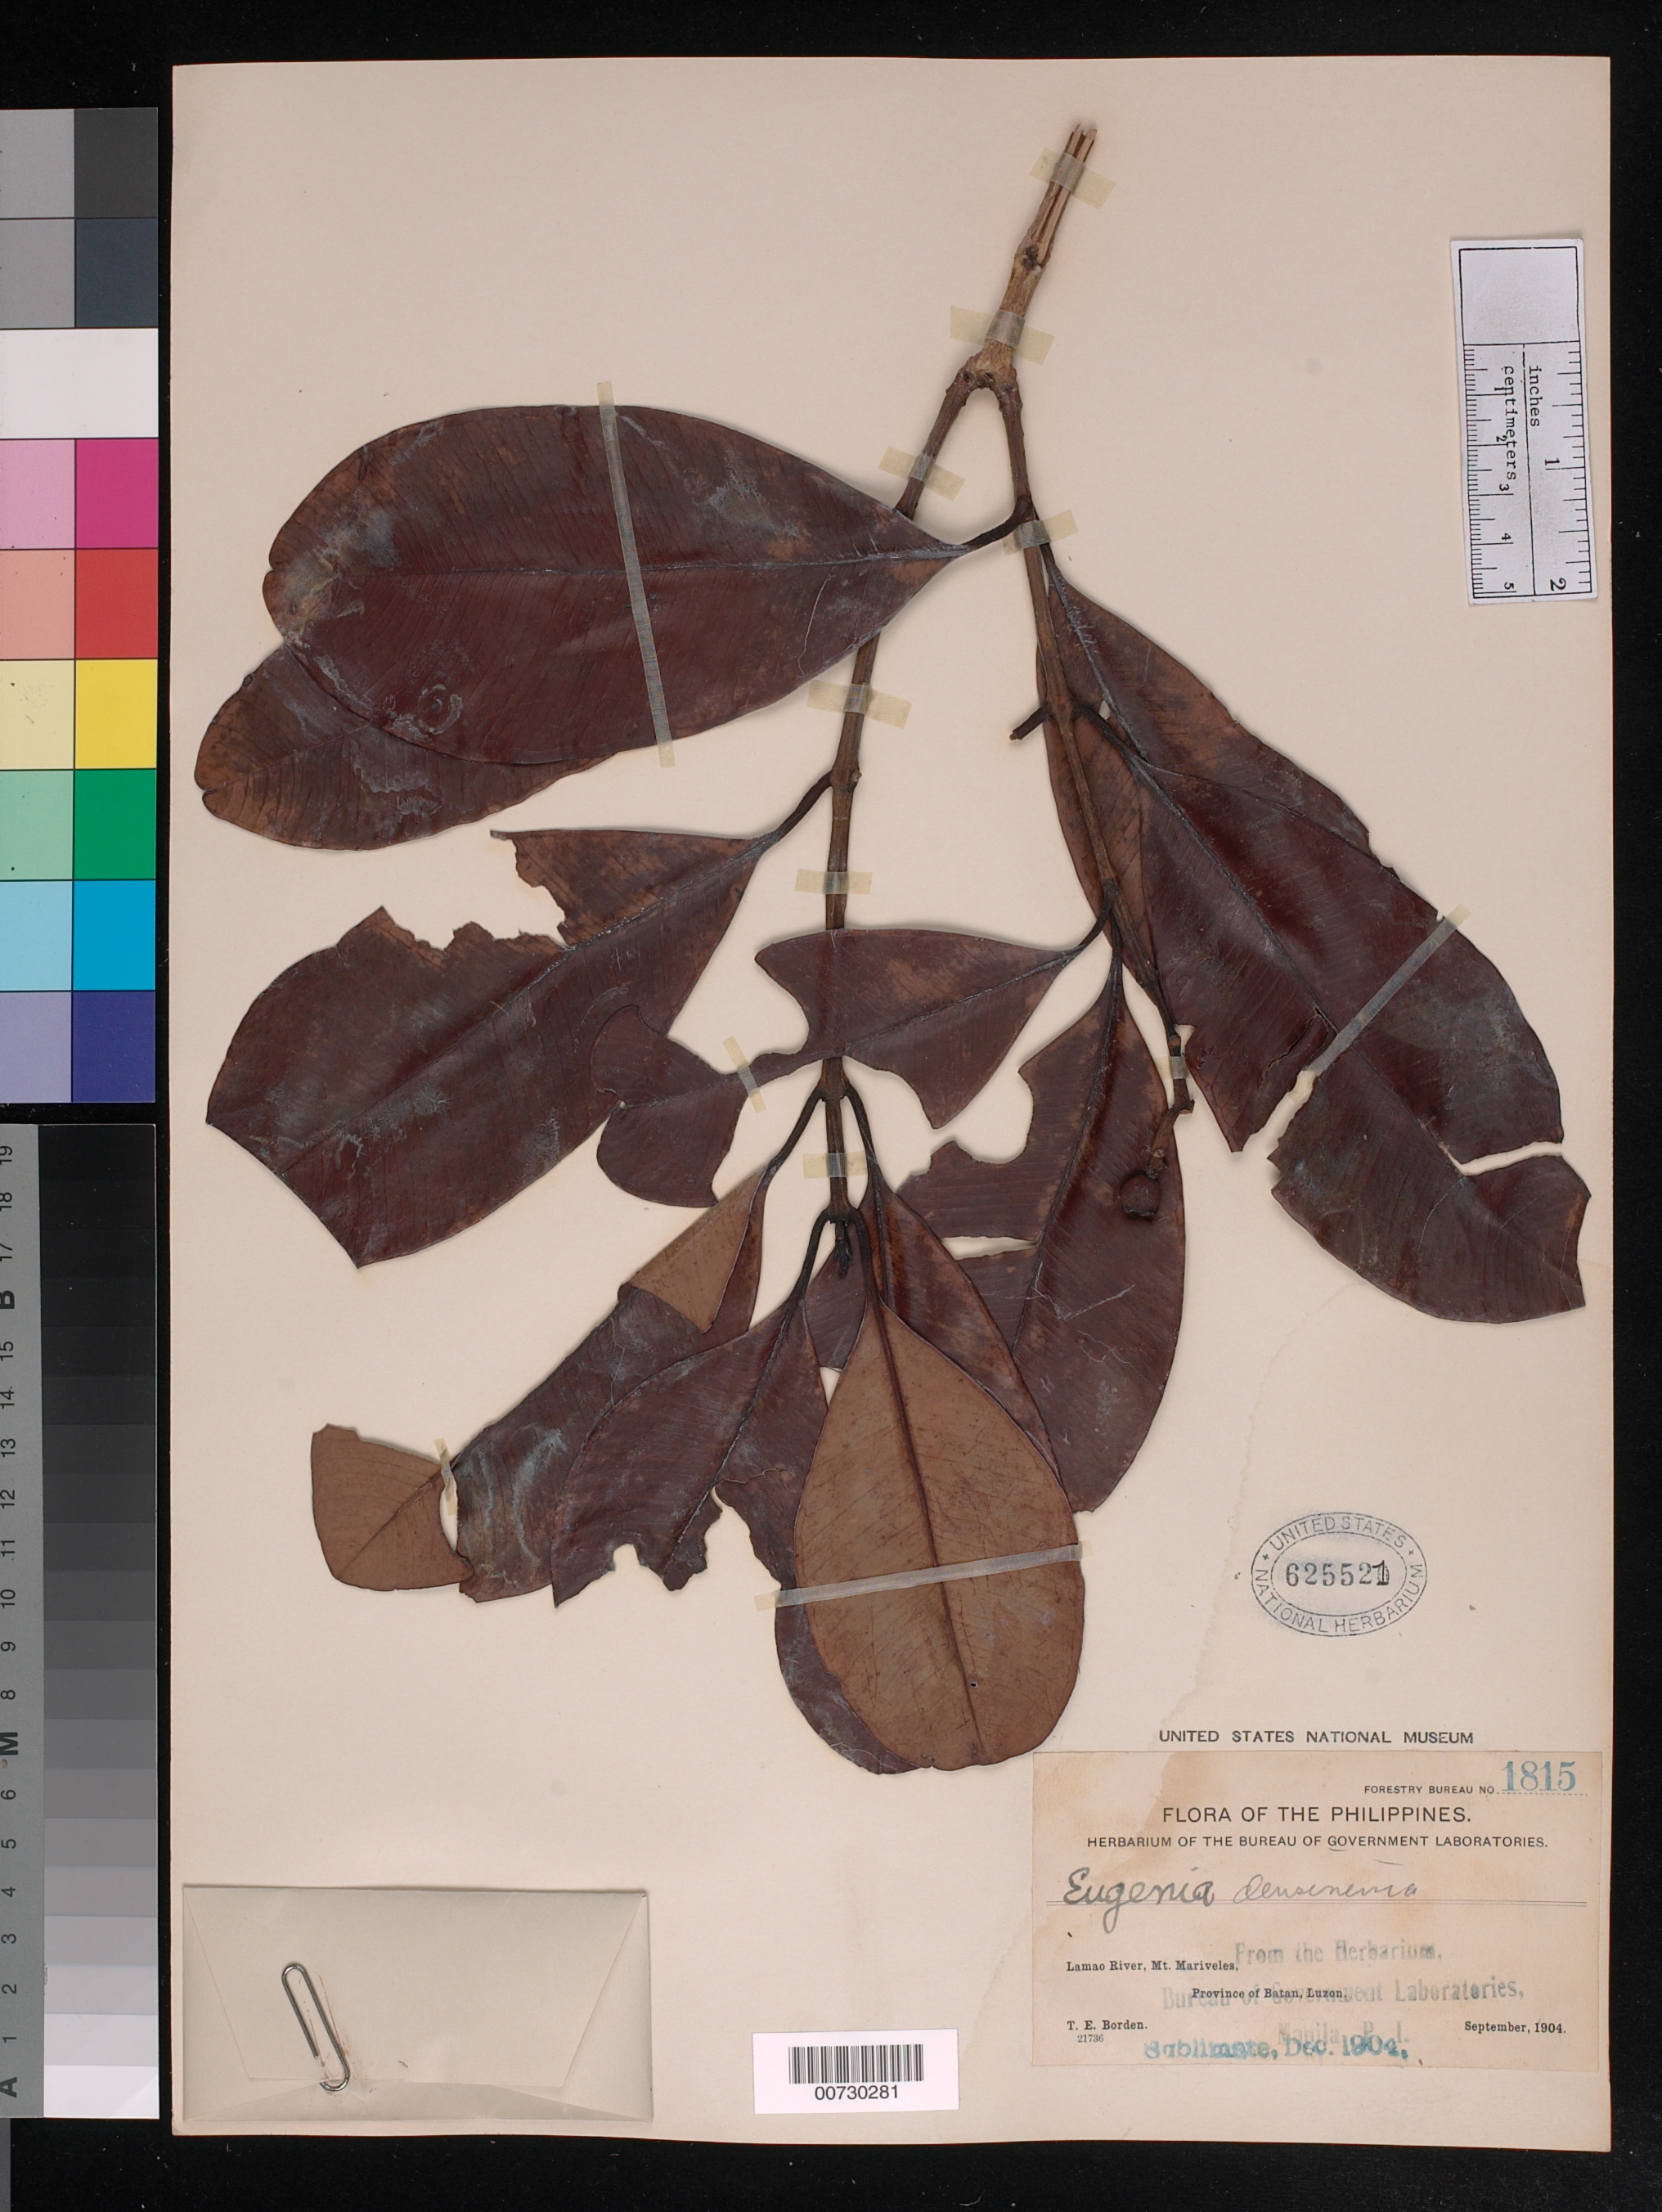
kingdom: Plantae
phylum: Tracheophyta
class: Magnoliopsida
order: Myrtales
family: Myrtaceae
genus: Syzygium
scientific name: Syzygium densinervium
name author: (Merr.) Merr.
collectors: T. E. Borden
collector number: For. Bur. 1815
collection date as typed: Sep 1904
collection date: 1904-09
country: Philippines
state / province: Central Luzon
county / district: Bataan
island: Luzon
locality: Mt. Mariveles, Lamao River.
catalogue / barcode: US 625521